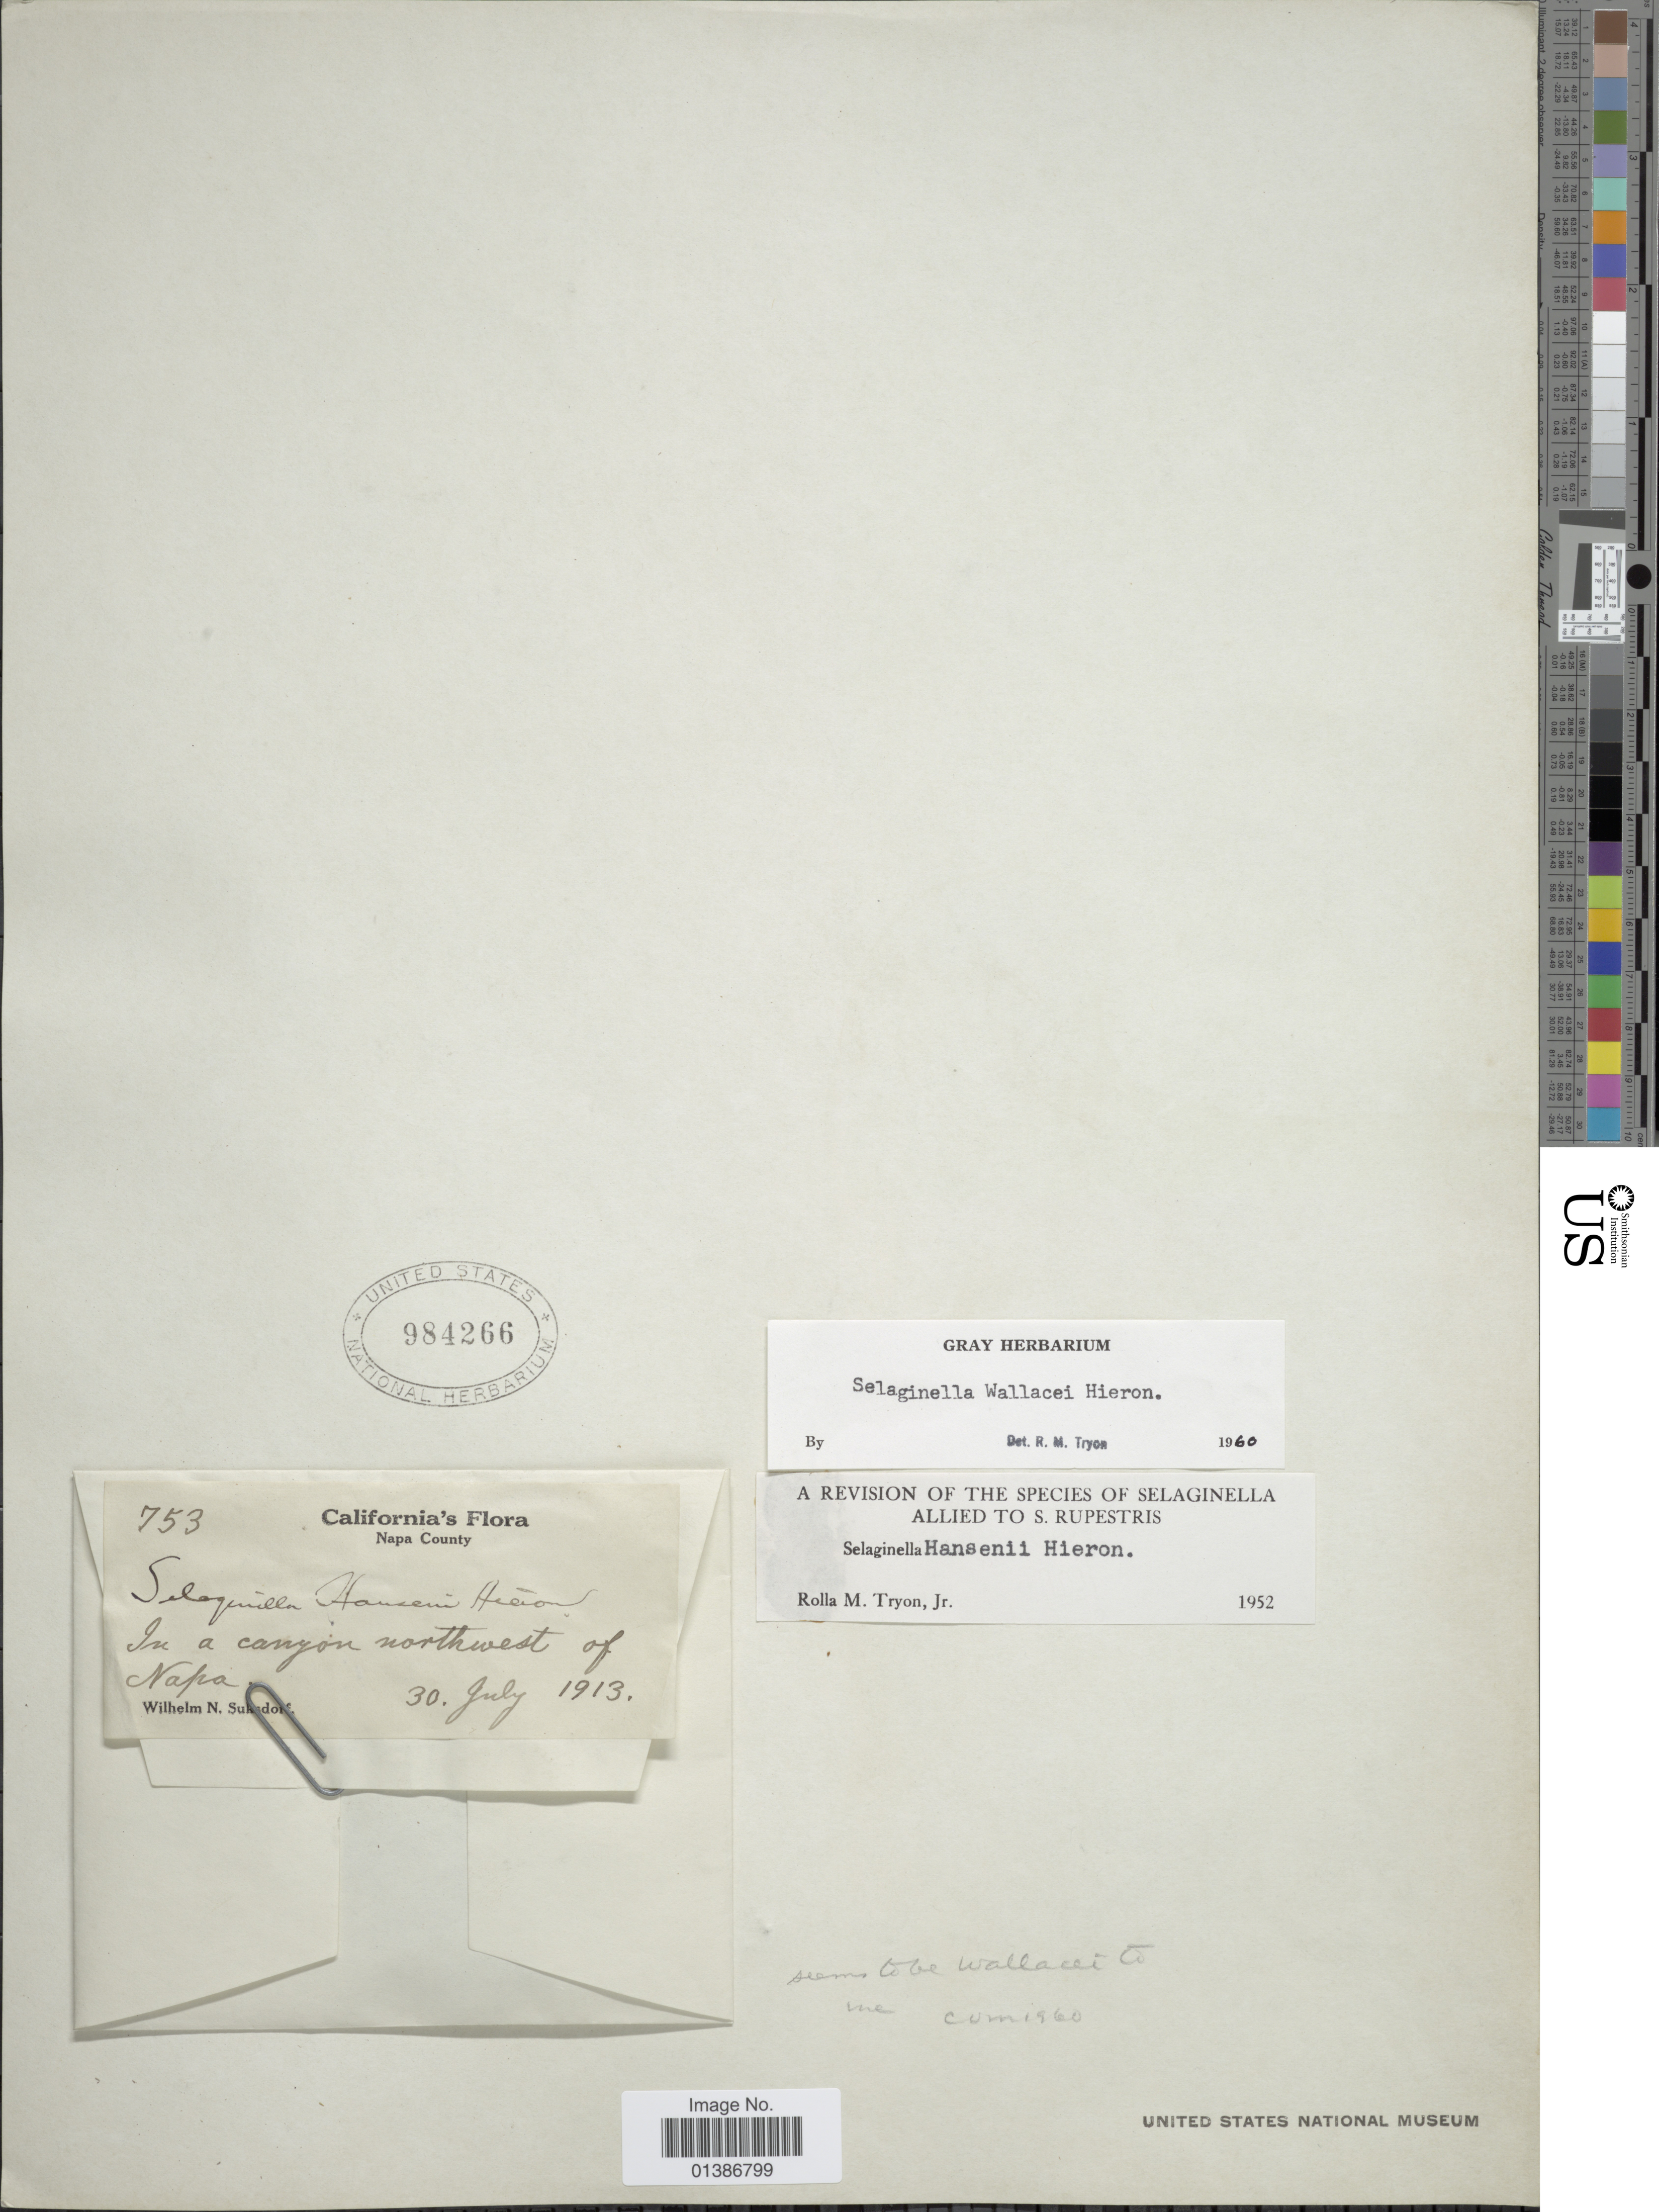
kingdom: Plantae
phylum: Tracheophyta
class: Lycopodiopsida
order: Selaginellales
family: Selaginellaceae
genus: Selaginella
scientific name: Selaginella wallacei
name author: Hieron.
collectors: W. N. Suksdorf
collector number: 753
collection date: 1913-07-30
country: United States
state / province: California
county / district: Napa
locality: Napa County. In a canyon northwest of Napa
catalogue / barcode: US 984266